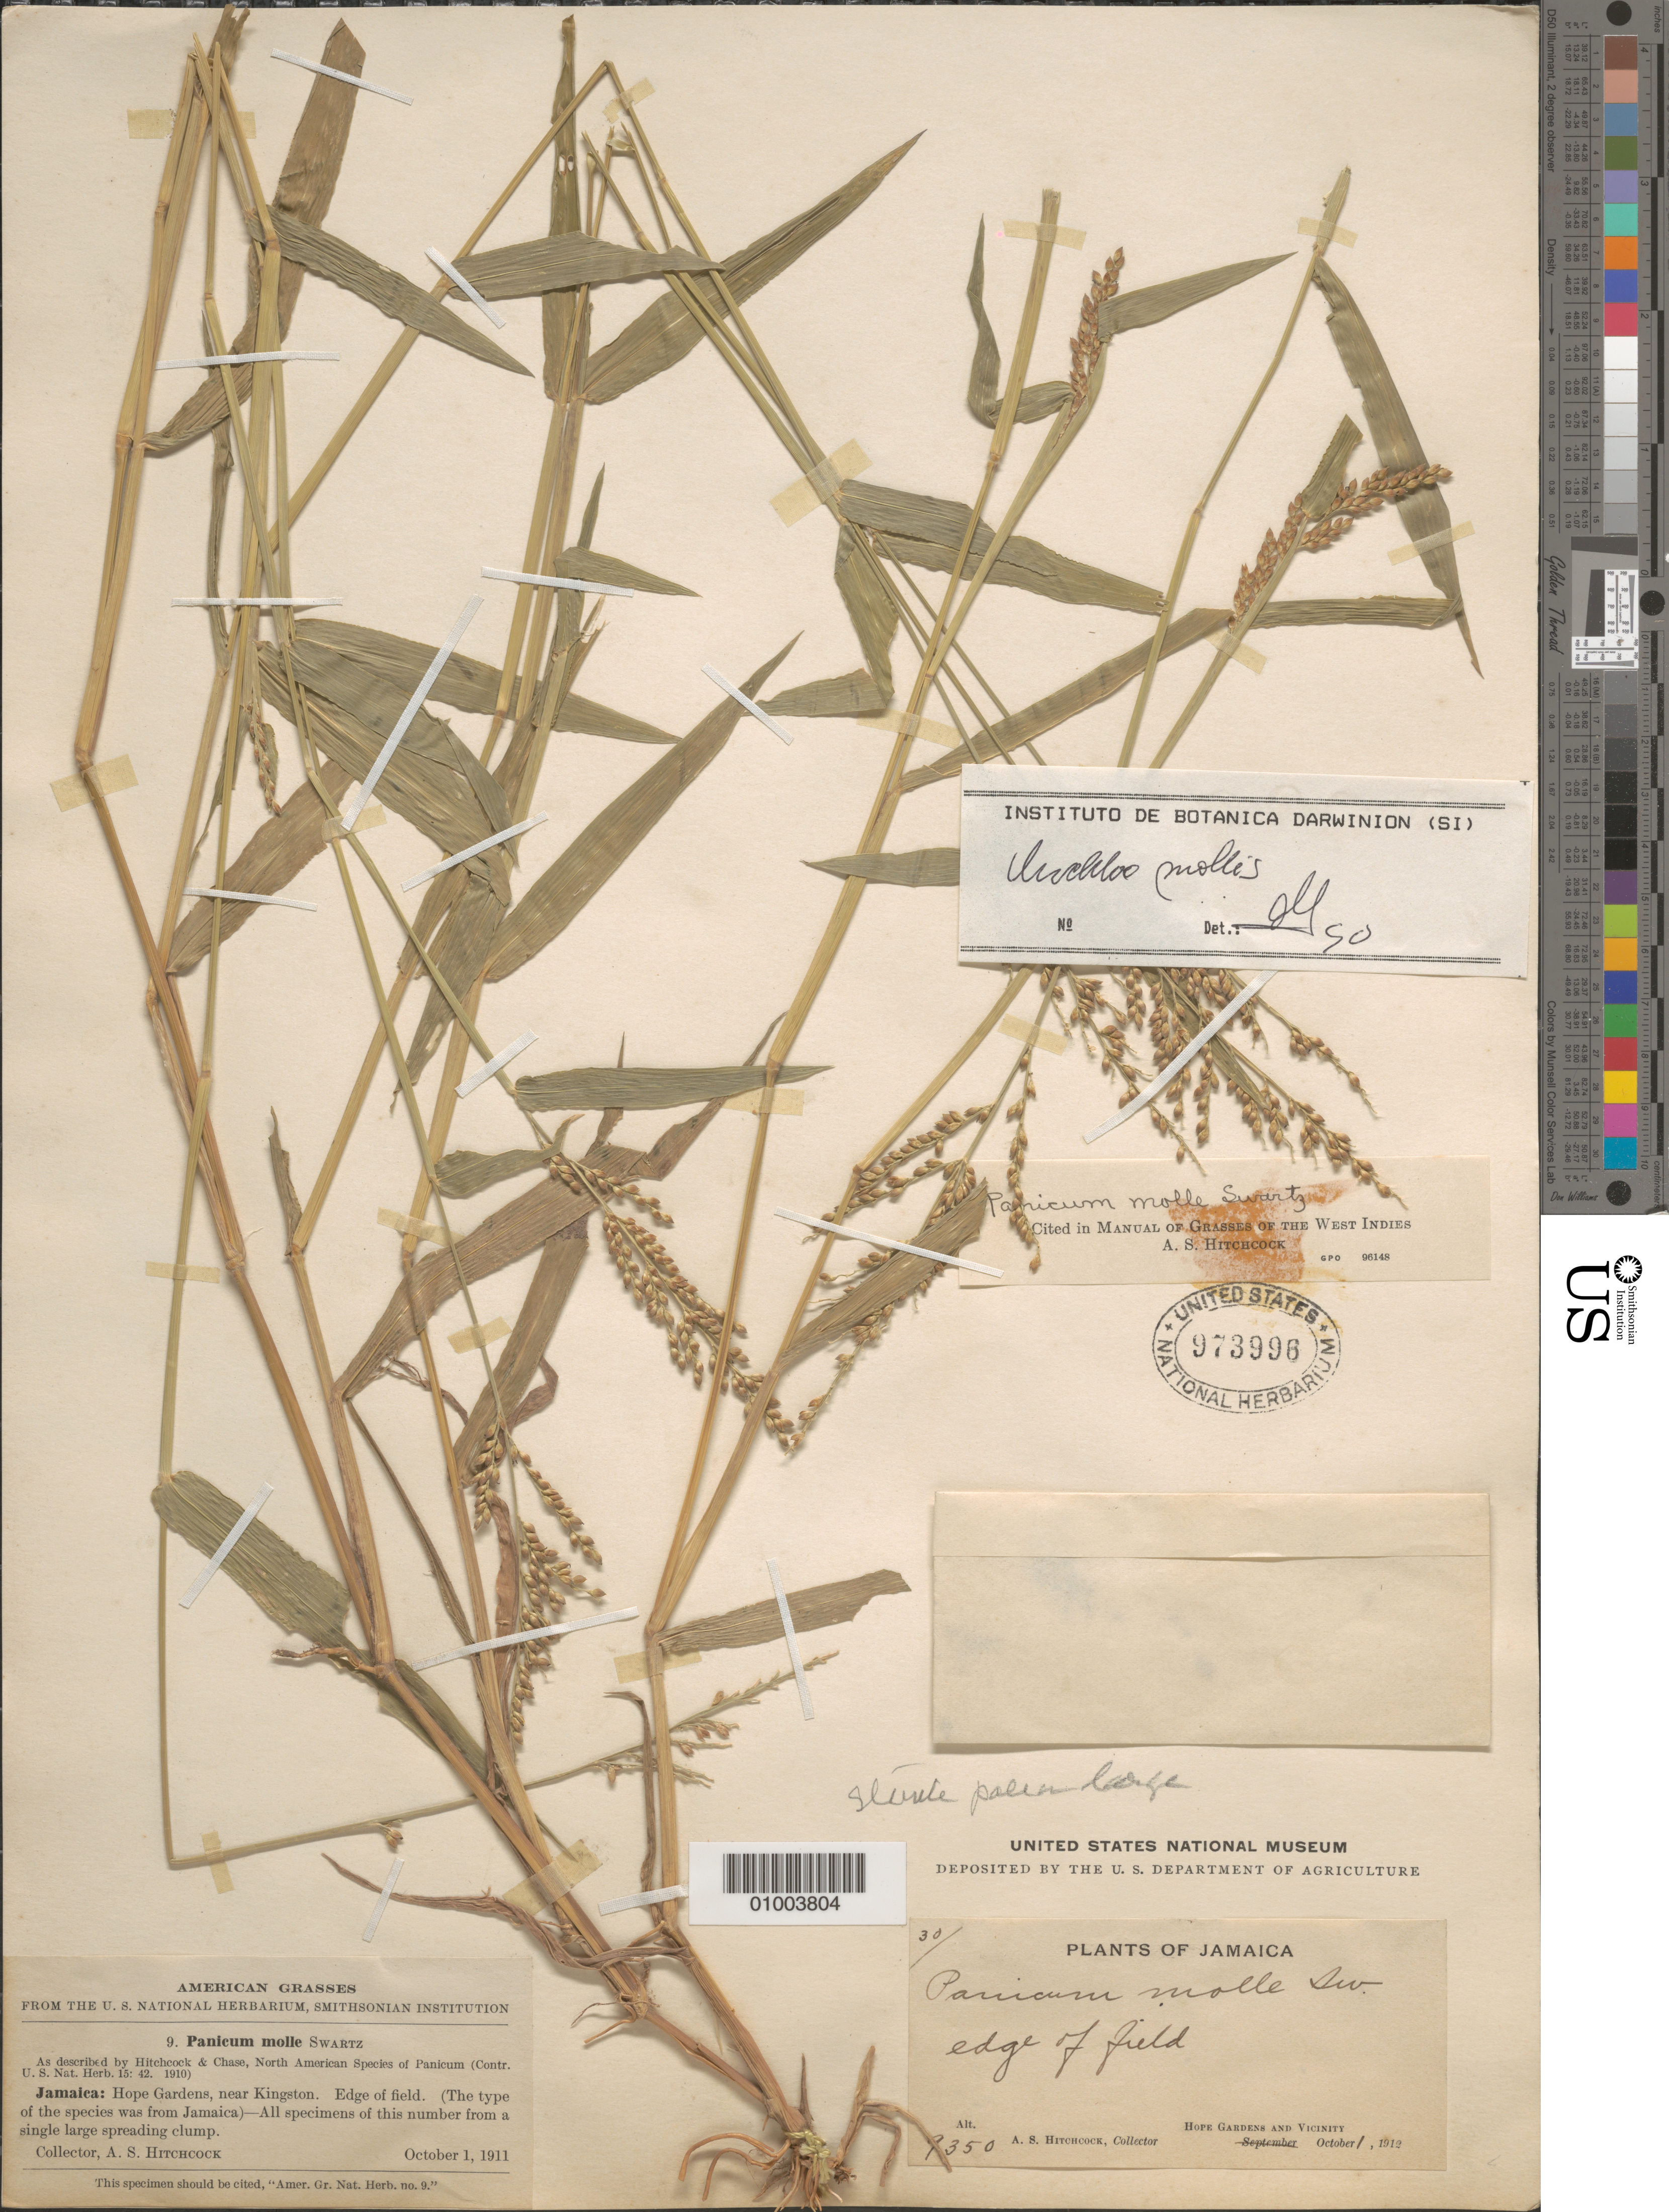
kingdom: Plantae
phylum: Tracheophyta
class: Liliopsida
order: Poales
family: Poaceae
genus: Urochloa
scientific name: Urochloa mollis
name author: (Sw.) Morrone & Zuloaga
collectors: A. S. Hitchcock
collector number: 9350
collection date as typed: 01 Oct 1911 or 01 Oct 1912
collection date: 1911-10-01 or 1912-10-01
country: Jamaica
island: Jamaica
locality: Hope Gardens, near Kingston. Edge of field.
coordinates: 0 N, 0 E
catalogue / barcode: US 973996